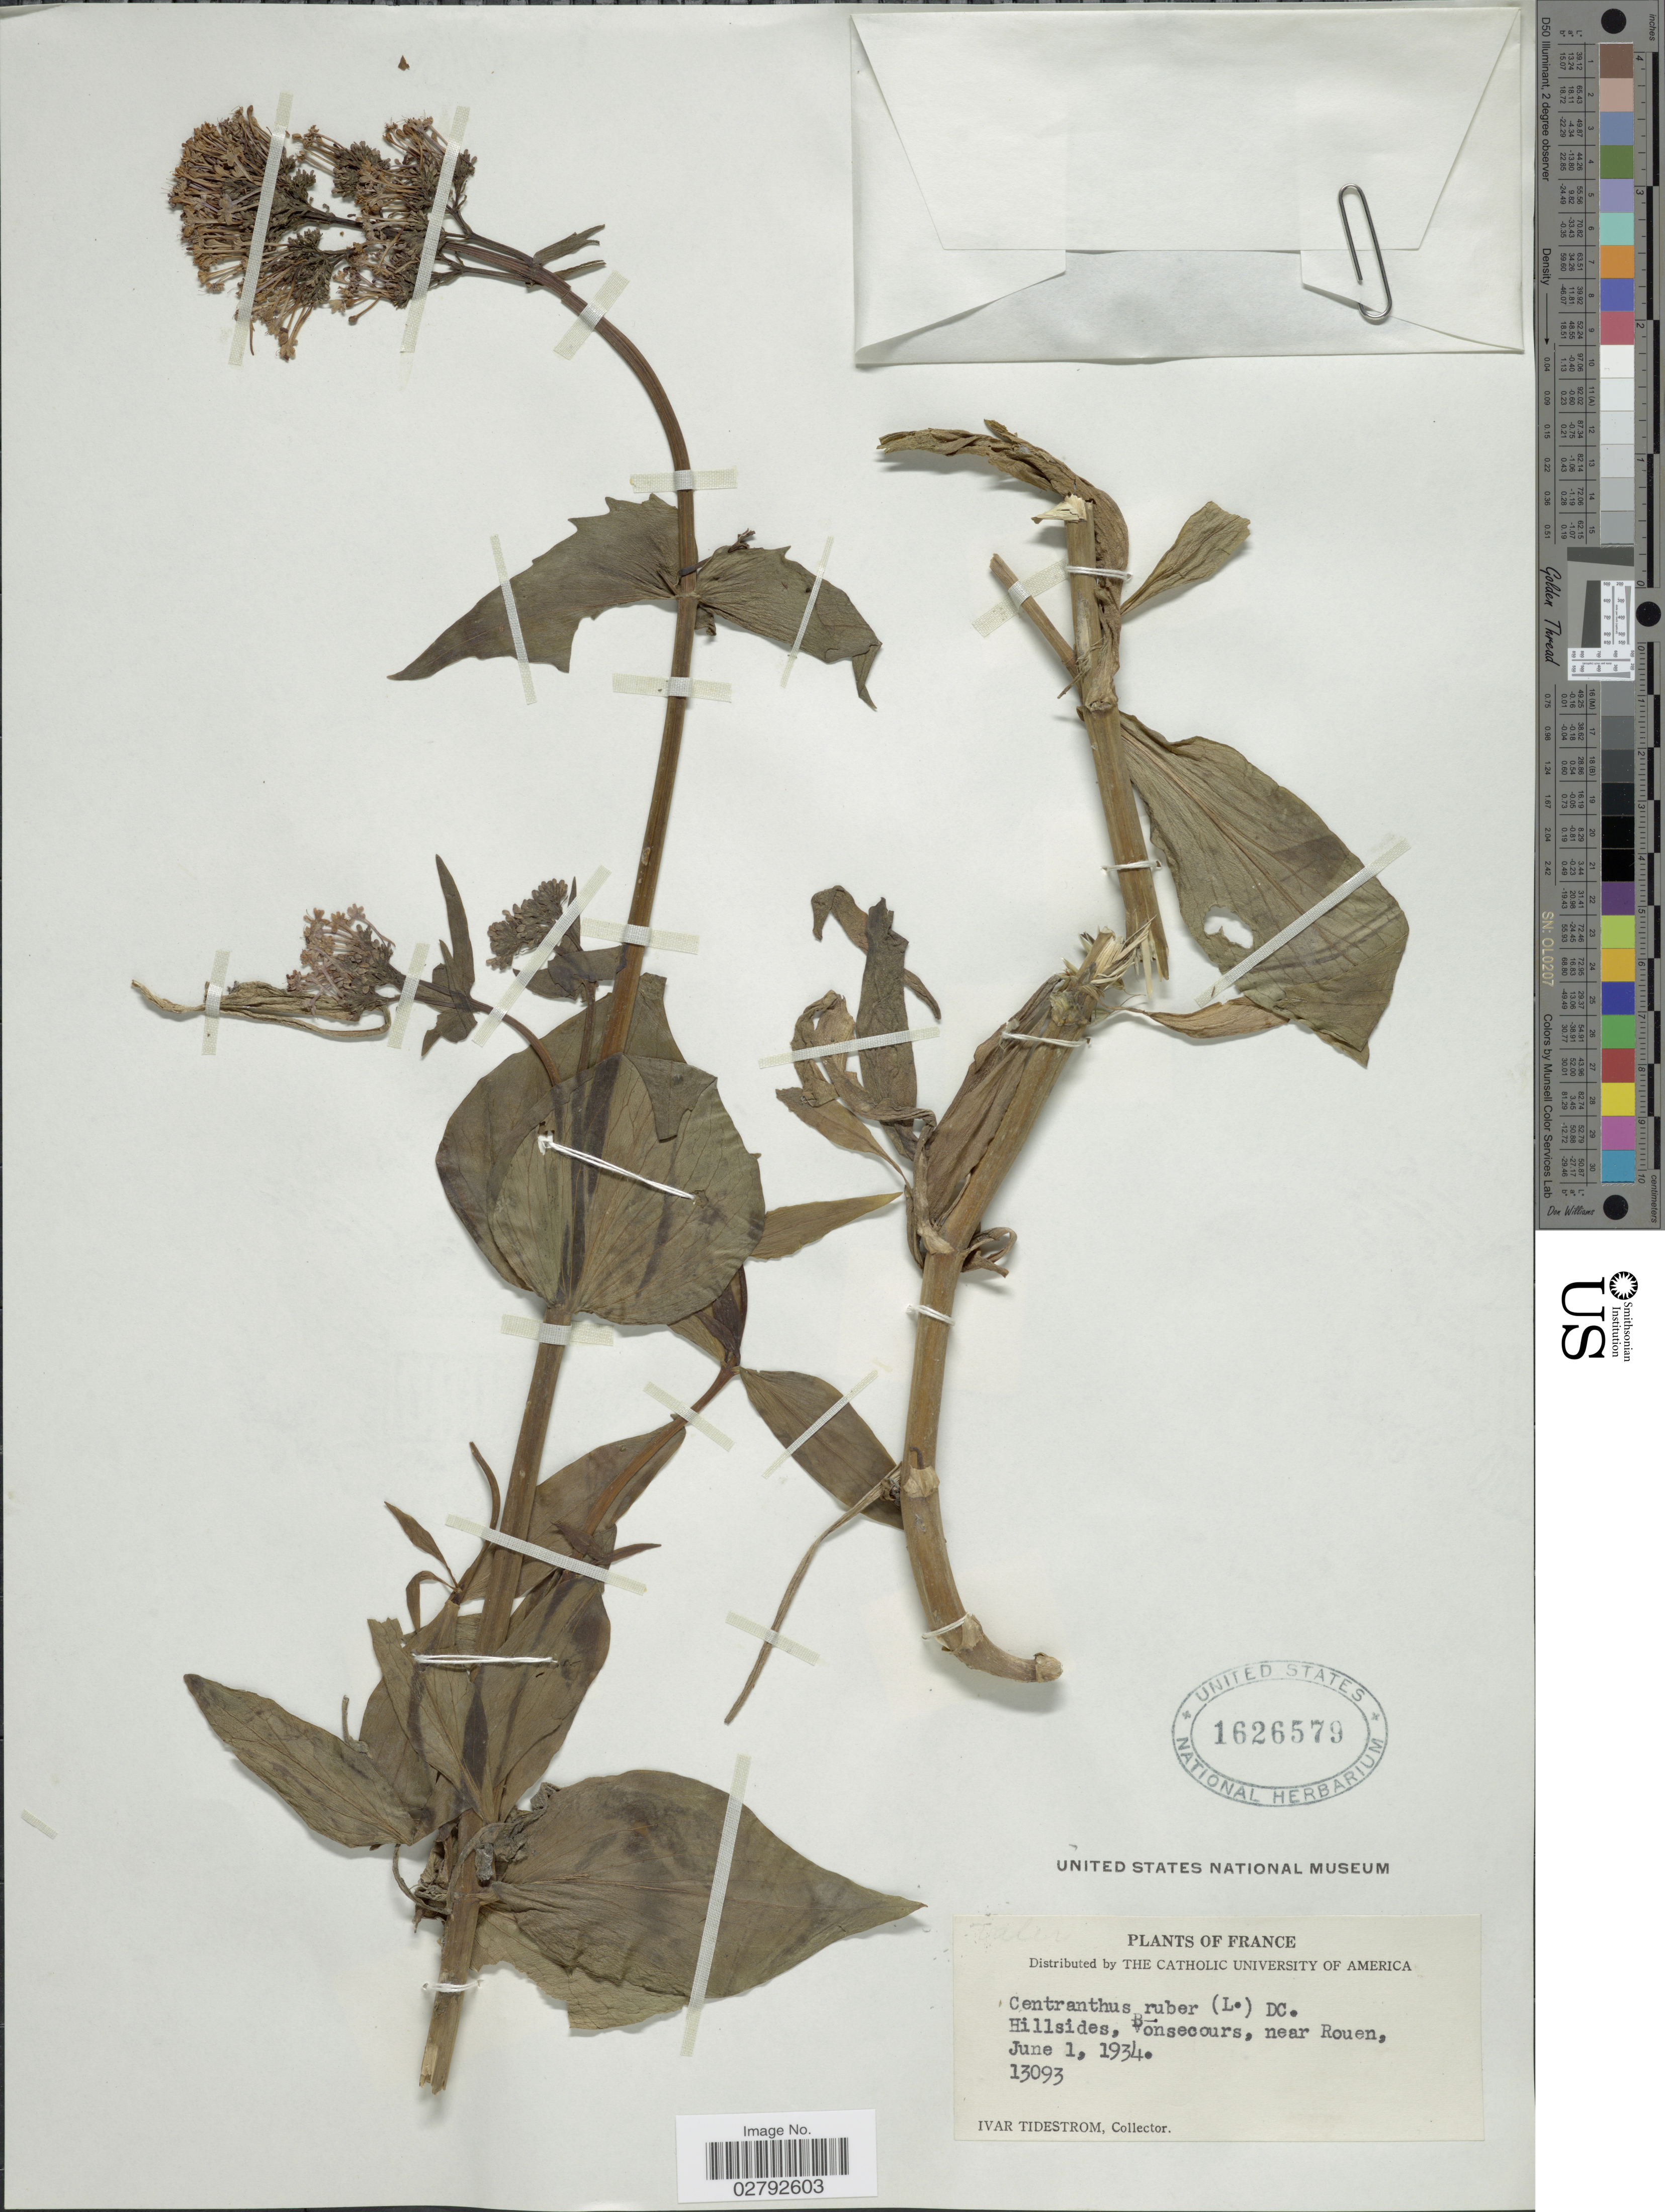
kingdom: Plantae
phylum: Tracheophyta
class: Magnoliopsida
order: Dipsacales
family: Caprifoliaceae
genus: Centranthus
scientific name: Centranthus ruber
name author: (L.) DC.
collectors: I. F. Tidestrom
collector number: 13093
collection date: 1934-06-01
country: France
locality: Hillsides, Bonsecours, near Rouen.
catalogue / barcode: US 1626579